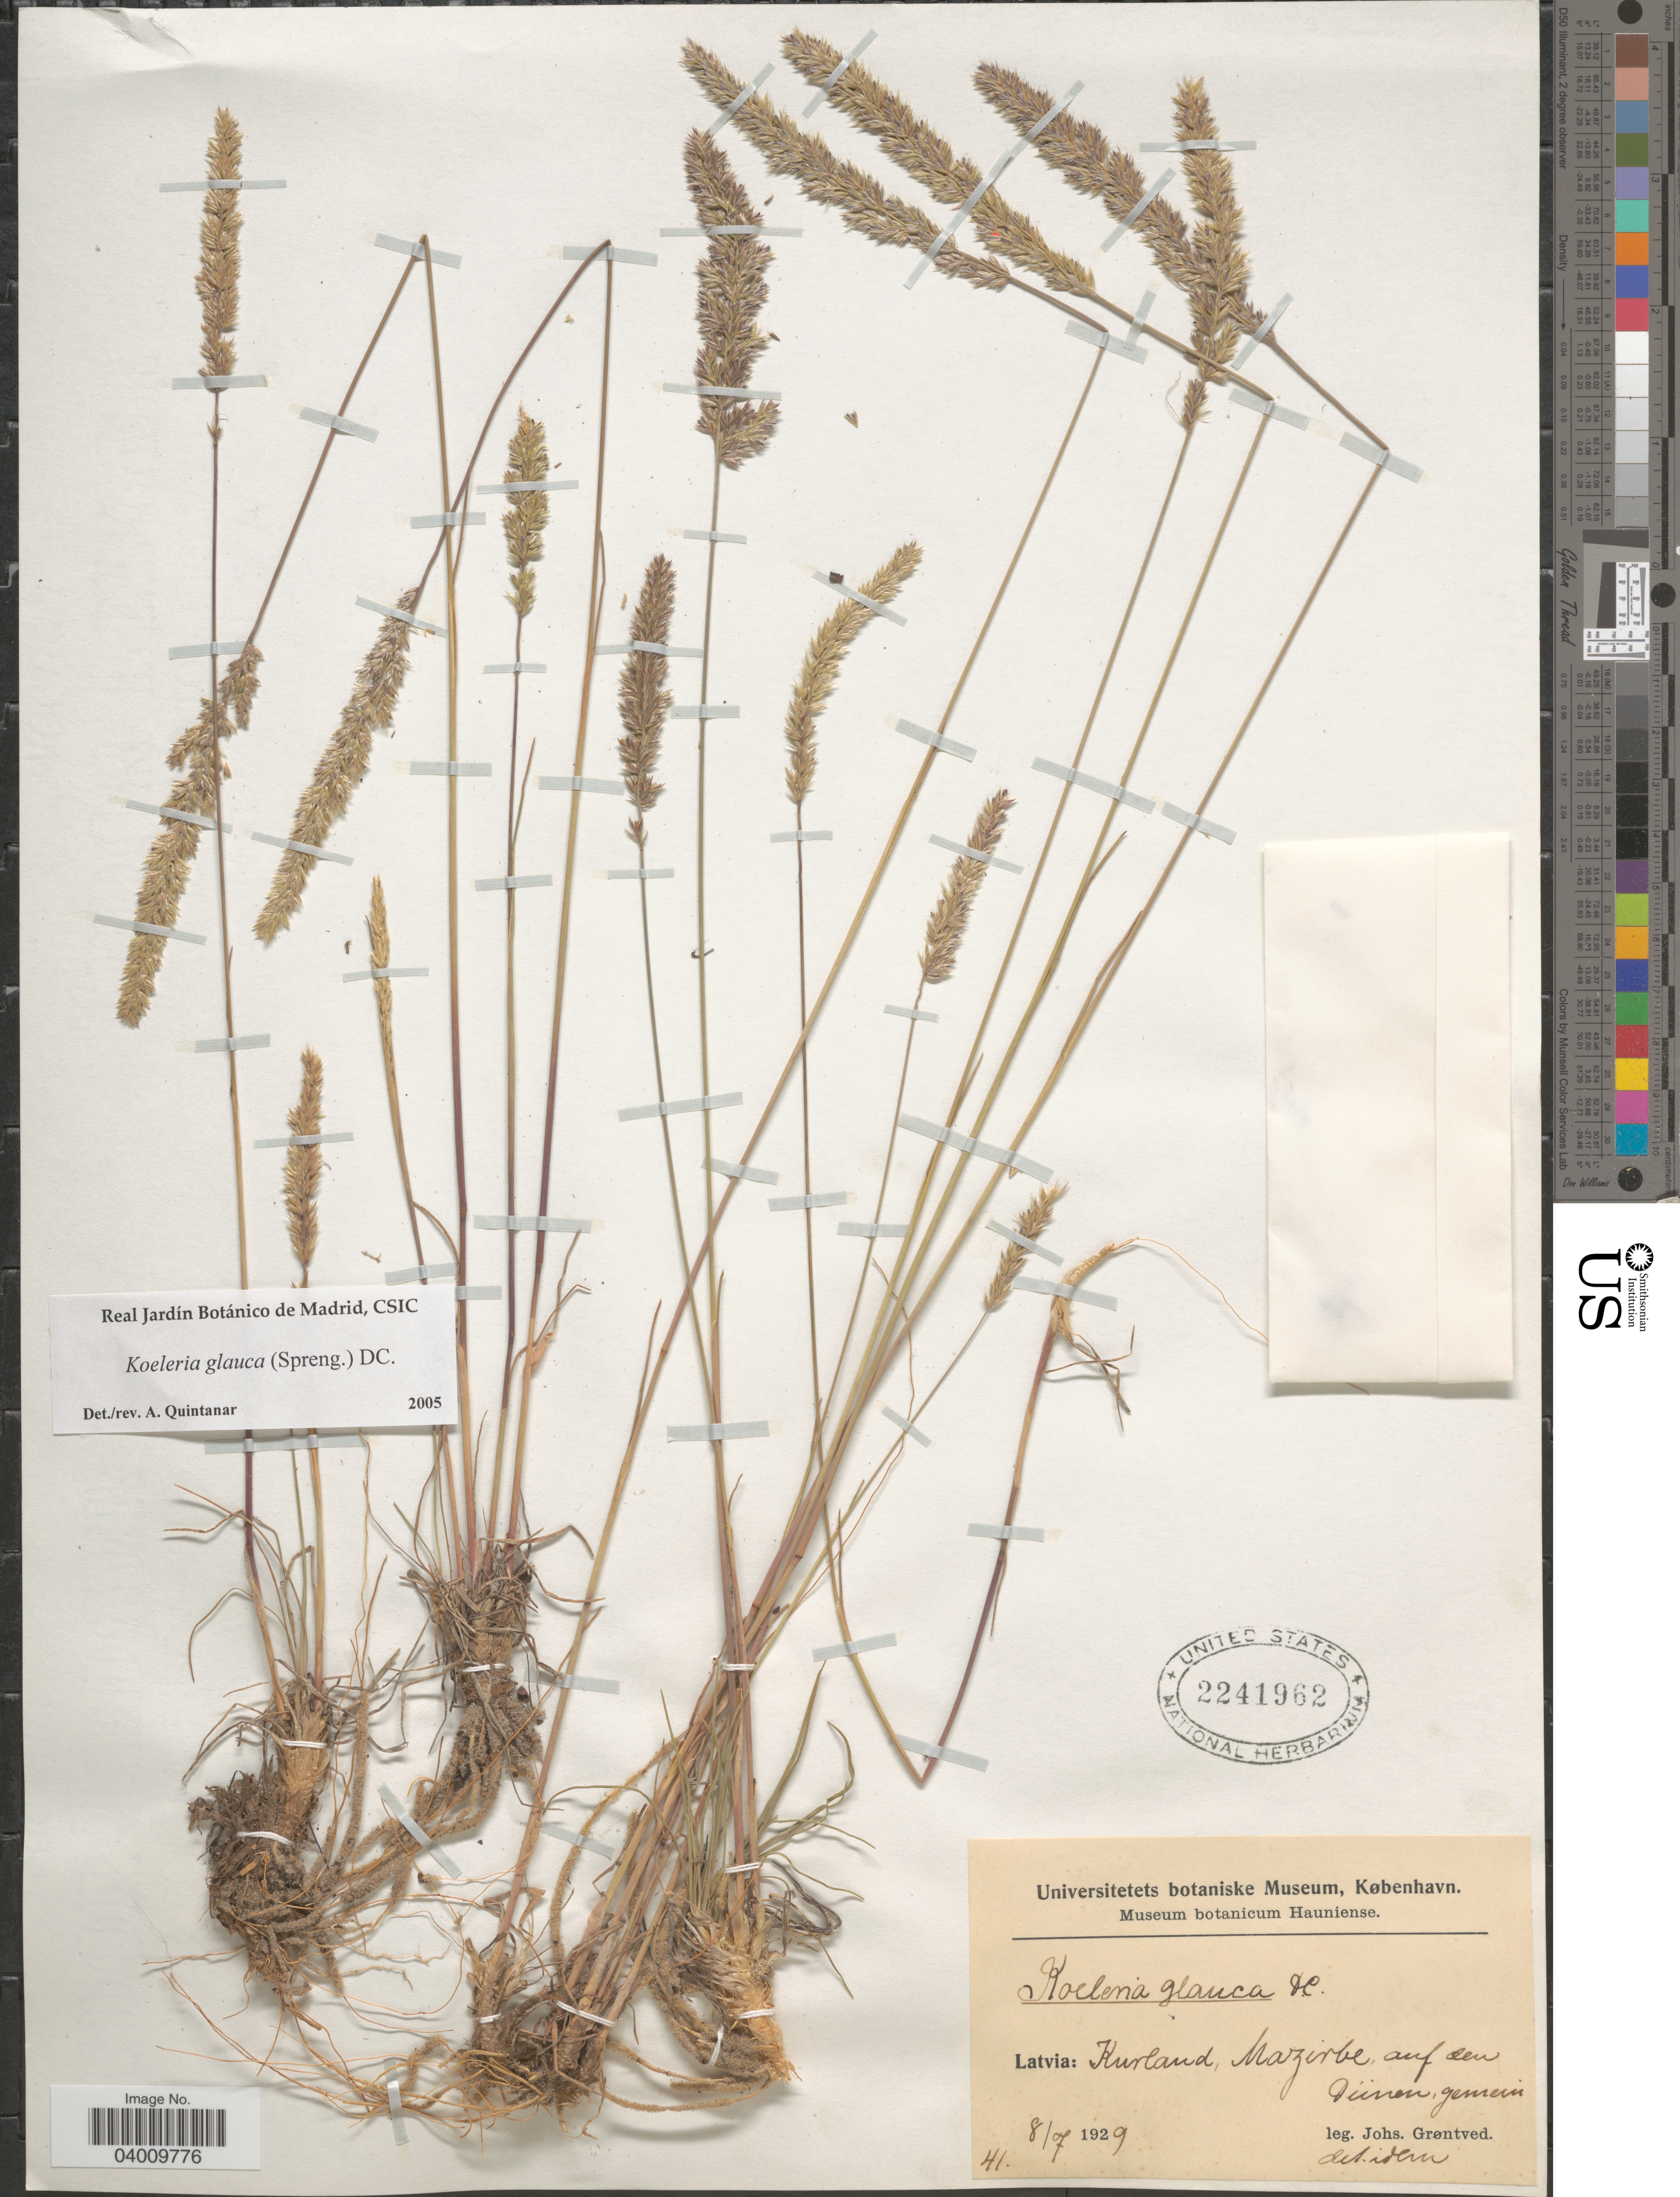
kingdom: Plantae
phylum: Tracheophyta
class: Liliopsida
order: Poales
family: Poaceae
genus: Koeleria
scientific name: Koeleria glauca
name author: (Spreng.) DC.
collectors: J. Grøntved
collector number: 41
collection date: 1929-07-08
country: Latvia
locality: Kurland, Mazirbe, auf den Dünen, gemein.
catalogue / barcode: US 2241962